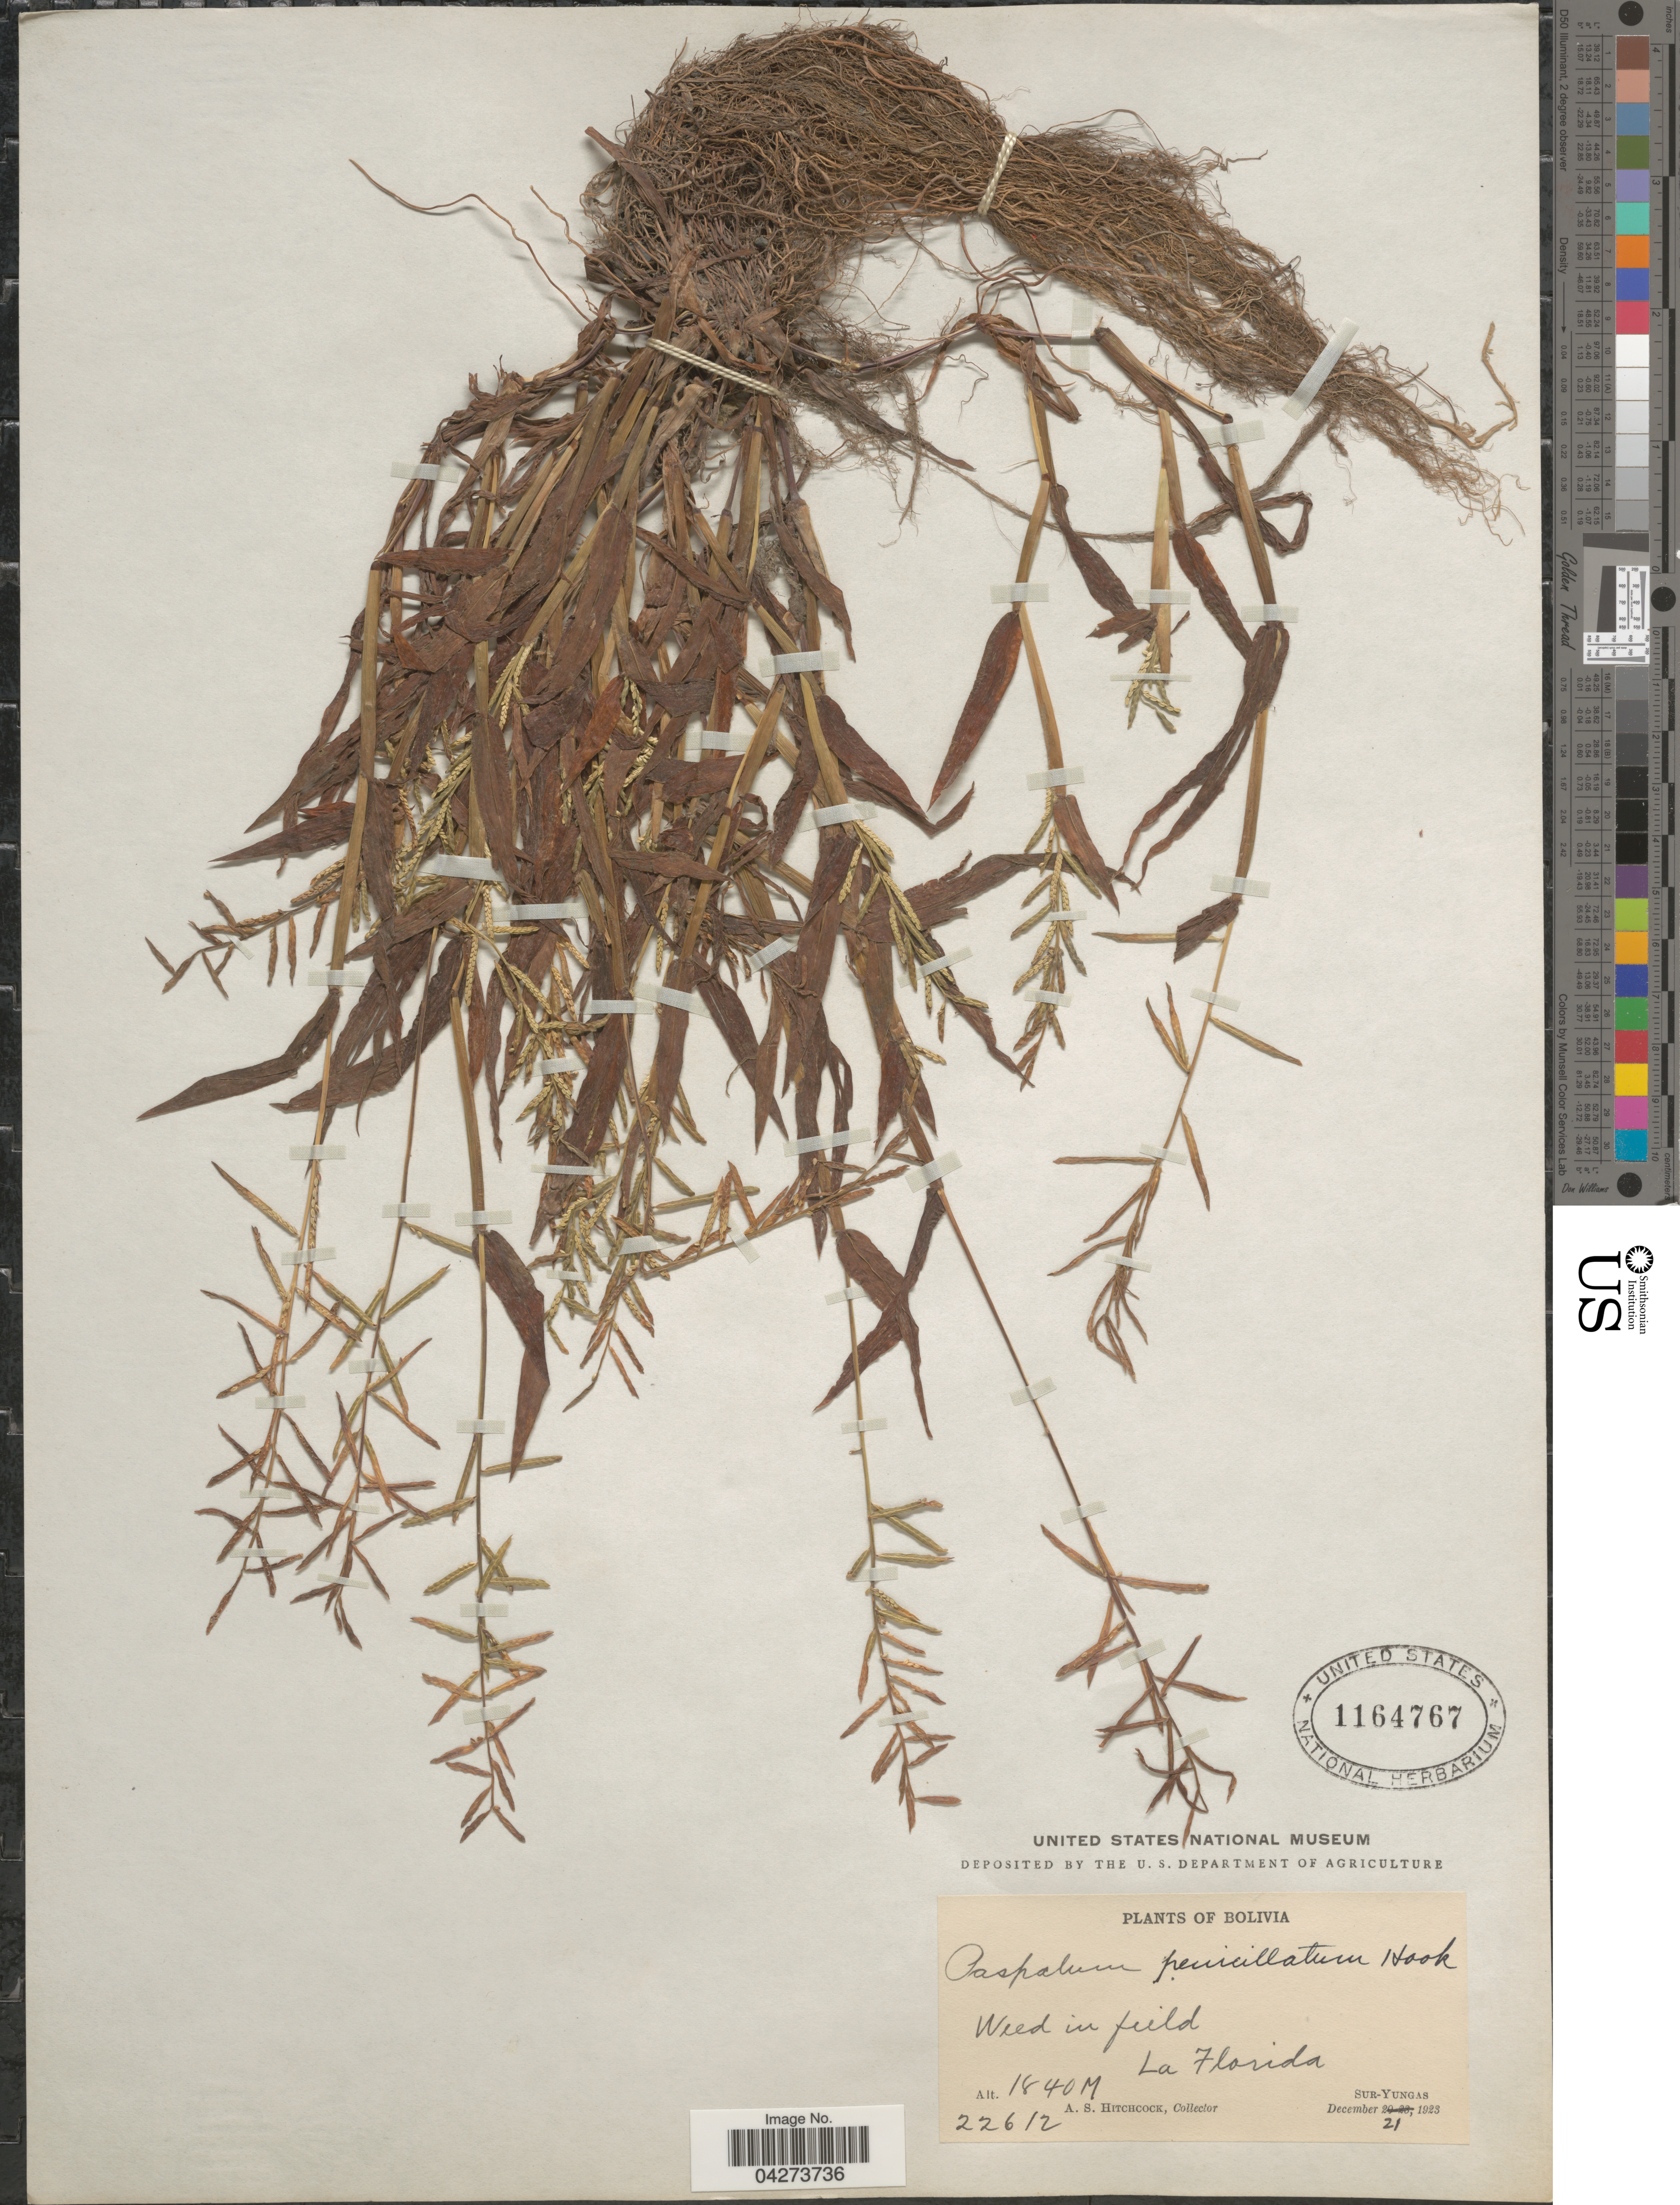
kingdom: Plantae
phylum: Tracheophyta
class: Liliopsida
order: Poales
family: Poaceae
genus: Paspalum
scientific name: Paspalum penicillatum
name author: Hook. f.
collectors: A. S. Hitchcock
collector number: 22612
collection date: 1923-12-21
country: Bolivia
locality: La Florida. Sur-Yungas.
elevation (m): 1840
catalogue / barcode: US 1164767